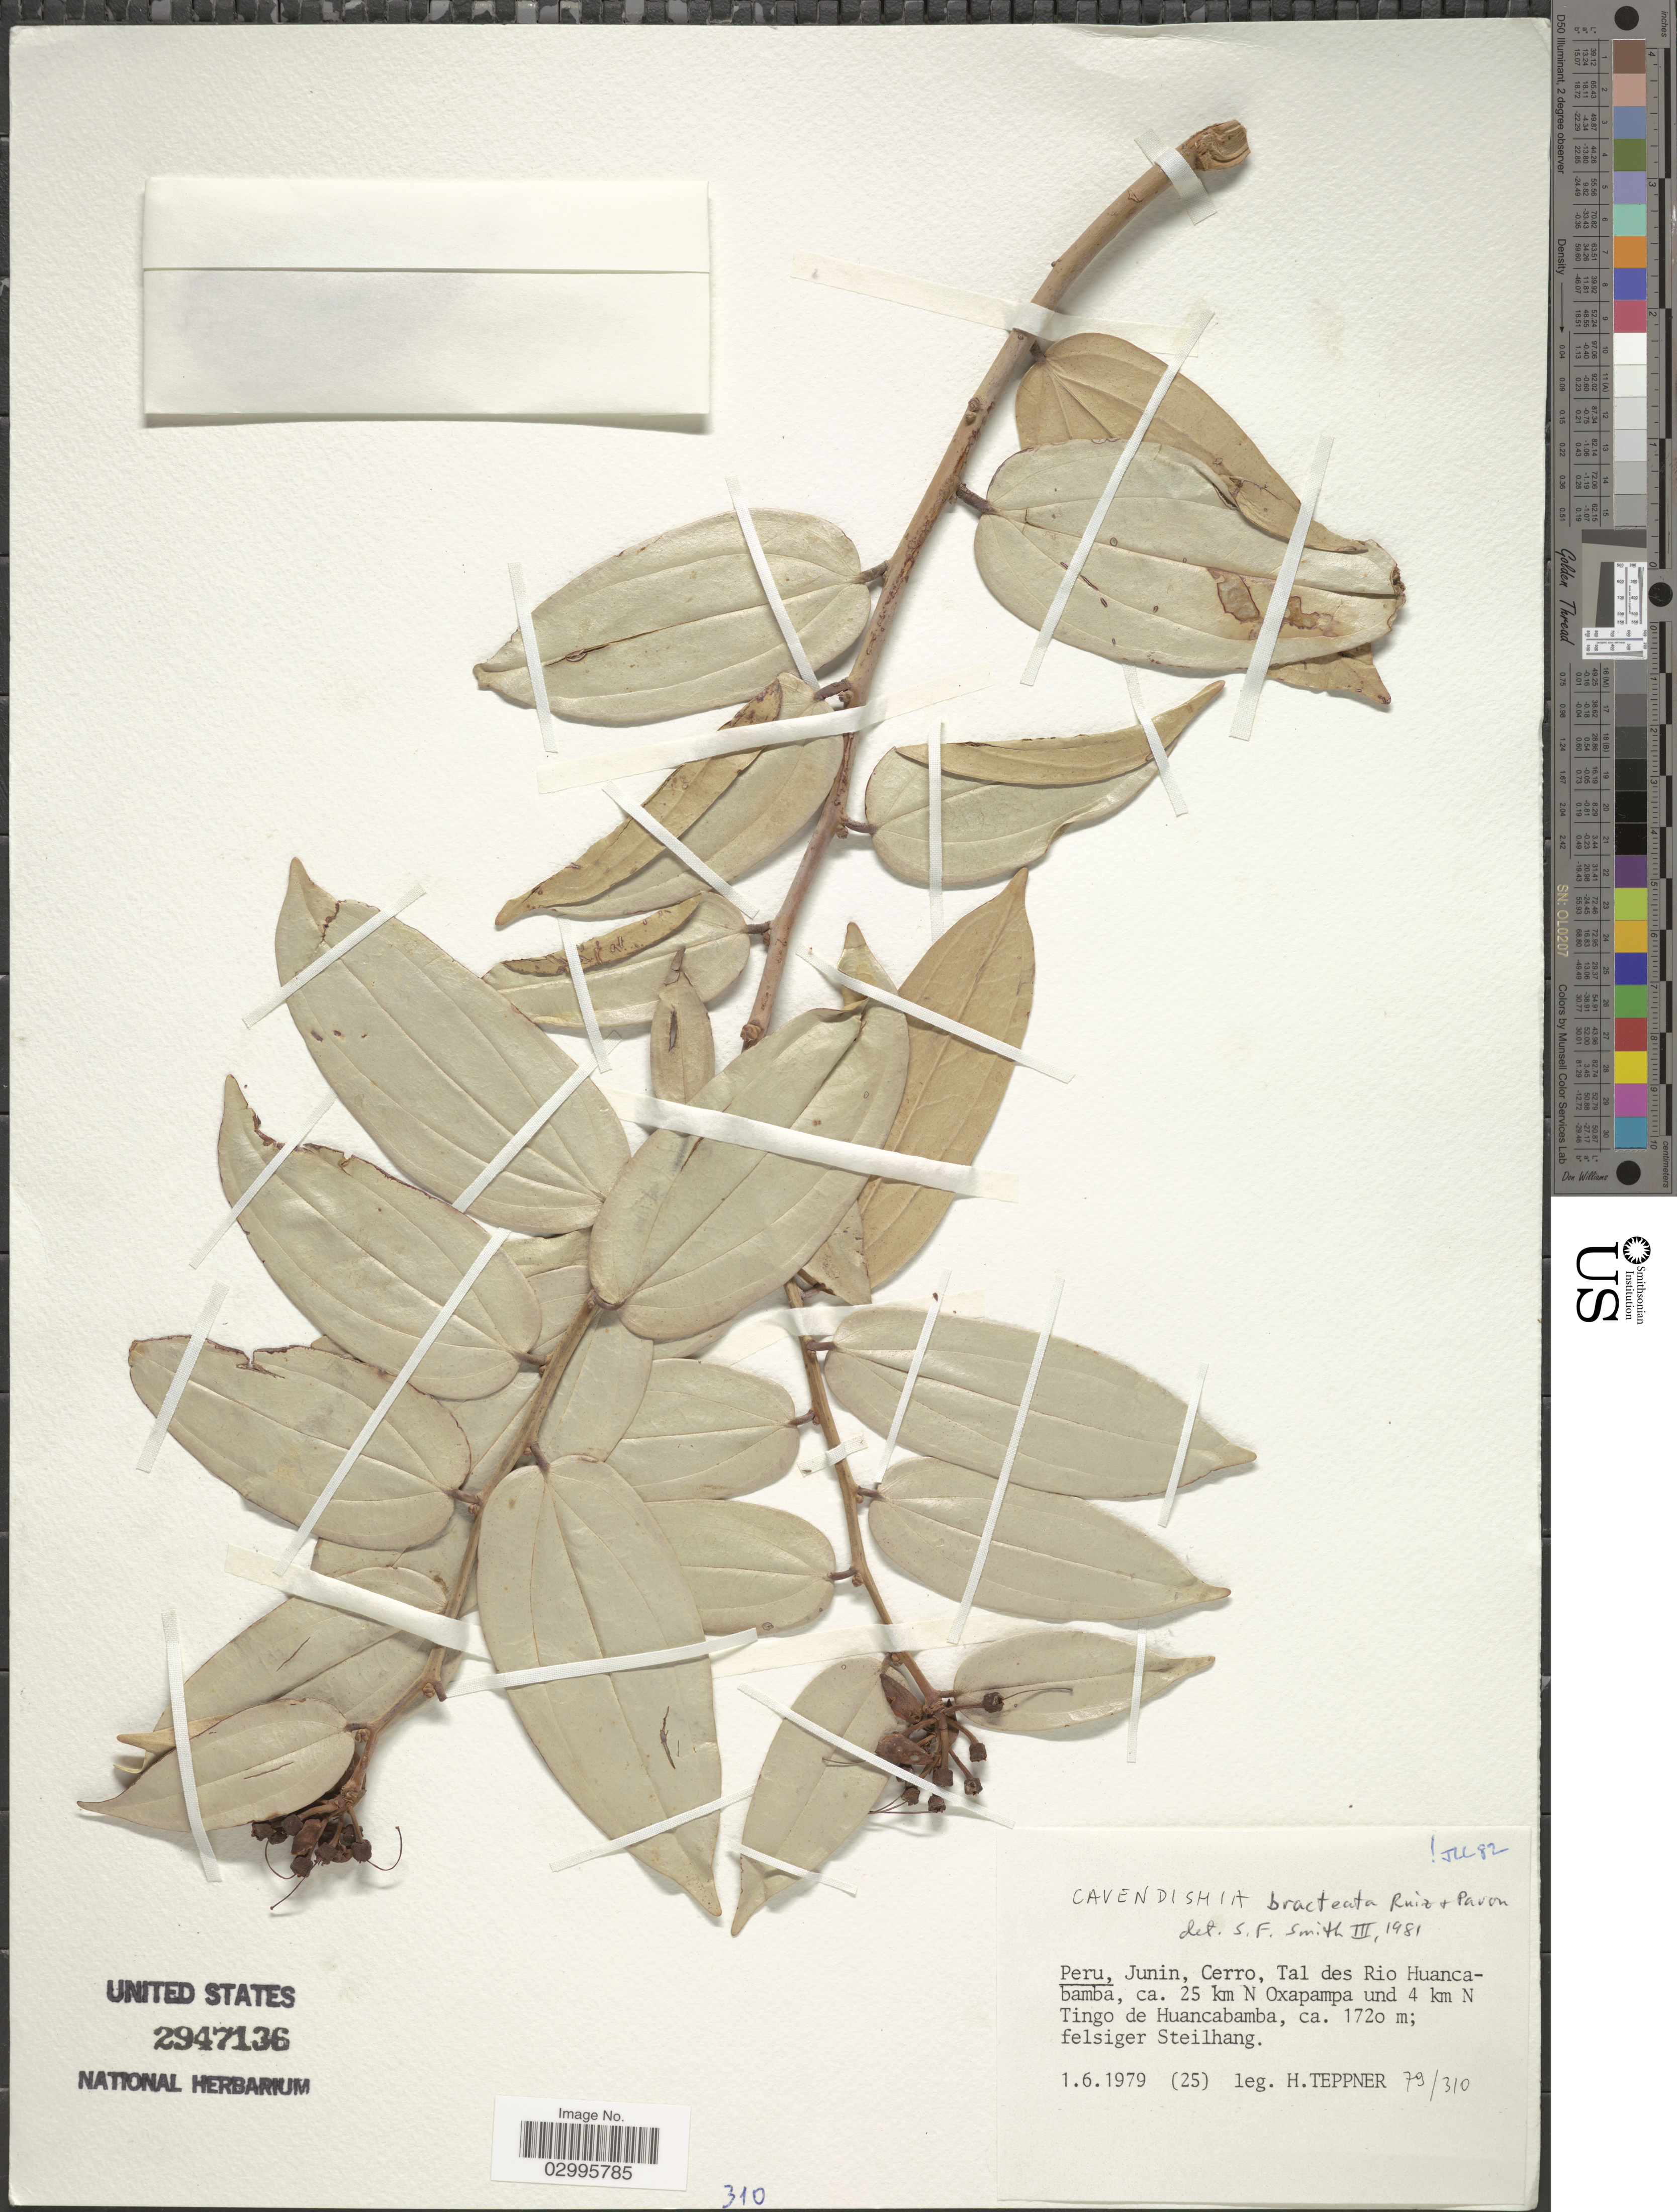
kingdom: Plantae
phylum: Tracheophyta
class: Magnoliopsida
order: Ericales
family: Ericaceae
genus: Cavendishia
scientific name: Cavendishia bracteata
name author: (Ruiz & Pav. ex J. St.-Hil.) Hoerold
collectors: H. Teppner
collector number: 79/310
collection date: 1979-06-01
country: Peru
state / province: Junín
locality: Cerro, Tal des Rio Huancabamba, ca. 25 km N Oxapampa und 4 km N Tingo de Huancabamba.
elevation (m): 1720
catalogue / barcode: US 2947136